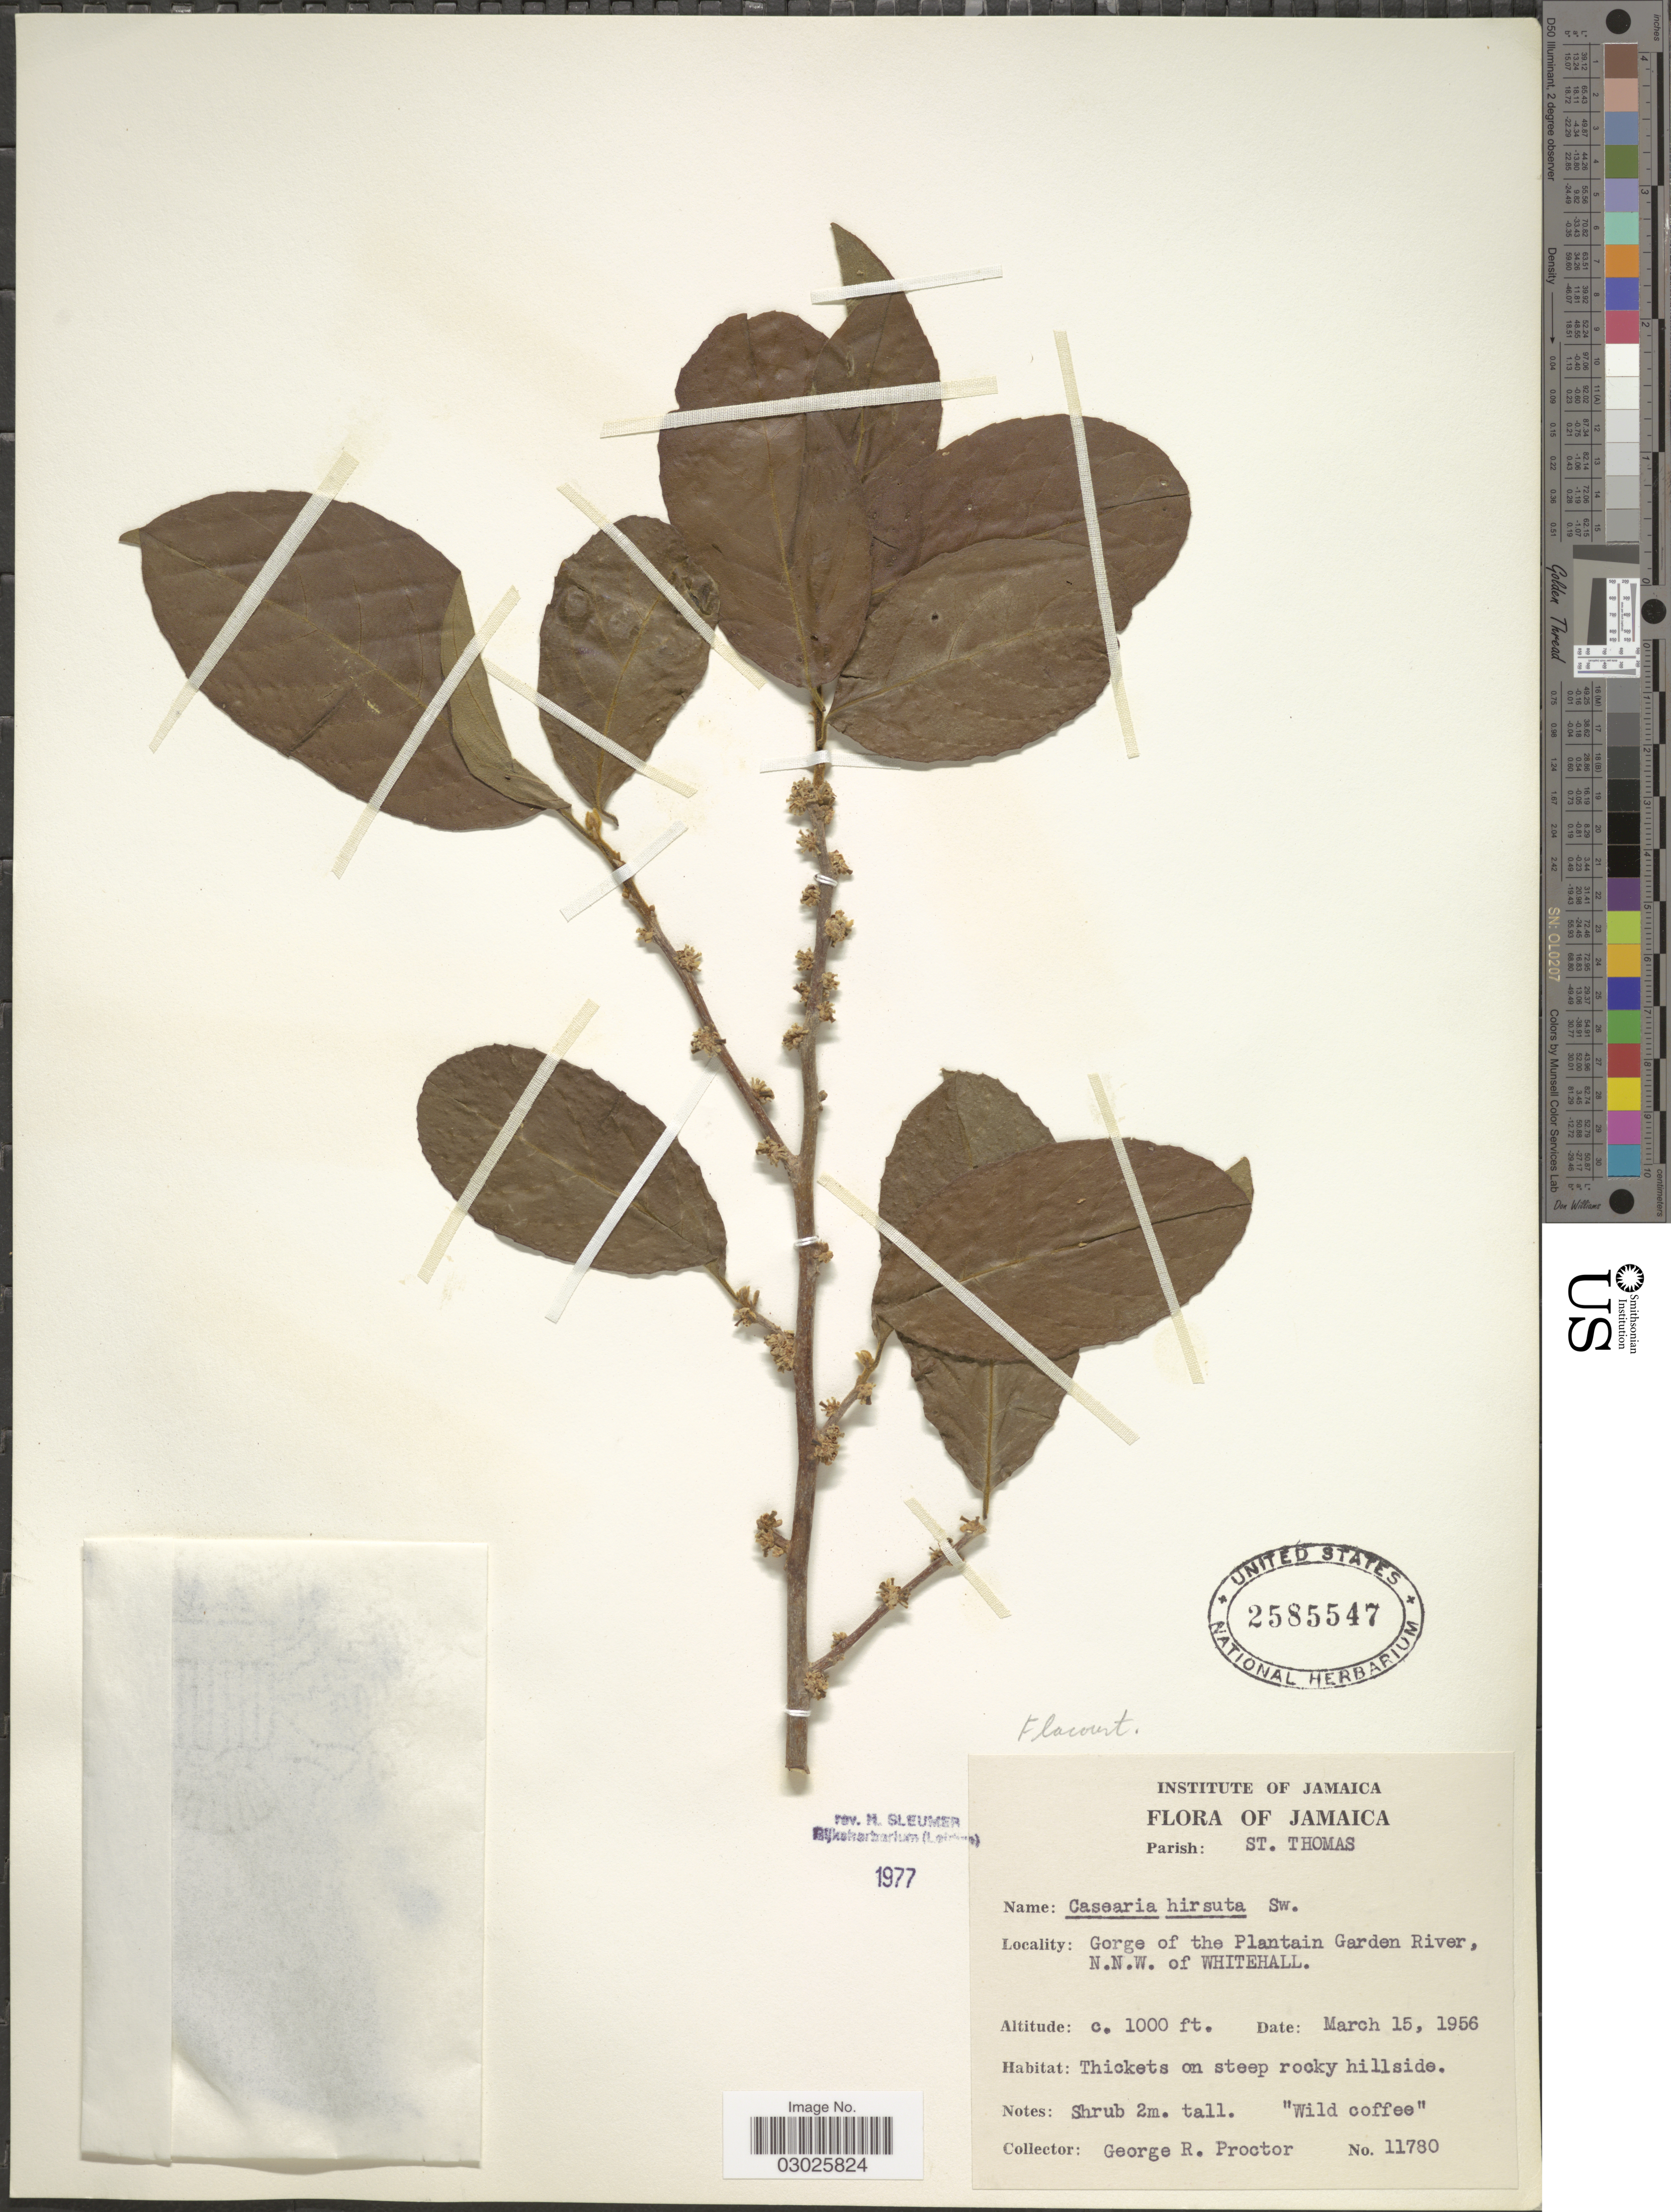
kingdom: Plantae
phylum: Tracheophyta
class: Magnoliopsida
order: Malpighiales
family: Salicaceae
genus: Casearia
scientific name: Casearia hirsuta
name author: Sw.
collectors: G. Proctor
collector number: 11780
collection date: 1956-03-15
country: Jamaica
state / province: Saint Thomas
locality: Parish: St. Thomas. Gorge of the Plantation Garden River, N.N.W. of Whitehall.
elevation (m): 305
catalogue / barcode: US 2585547